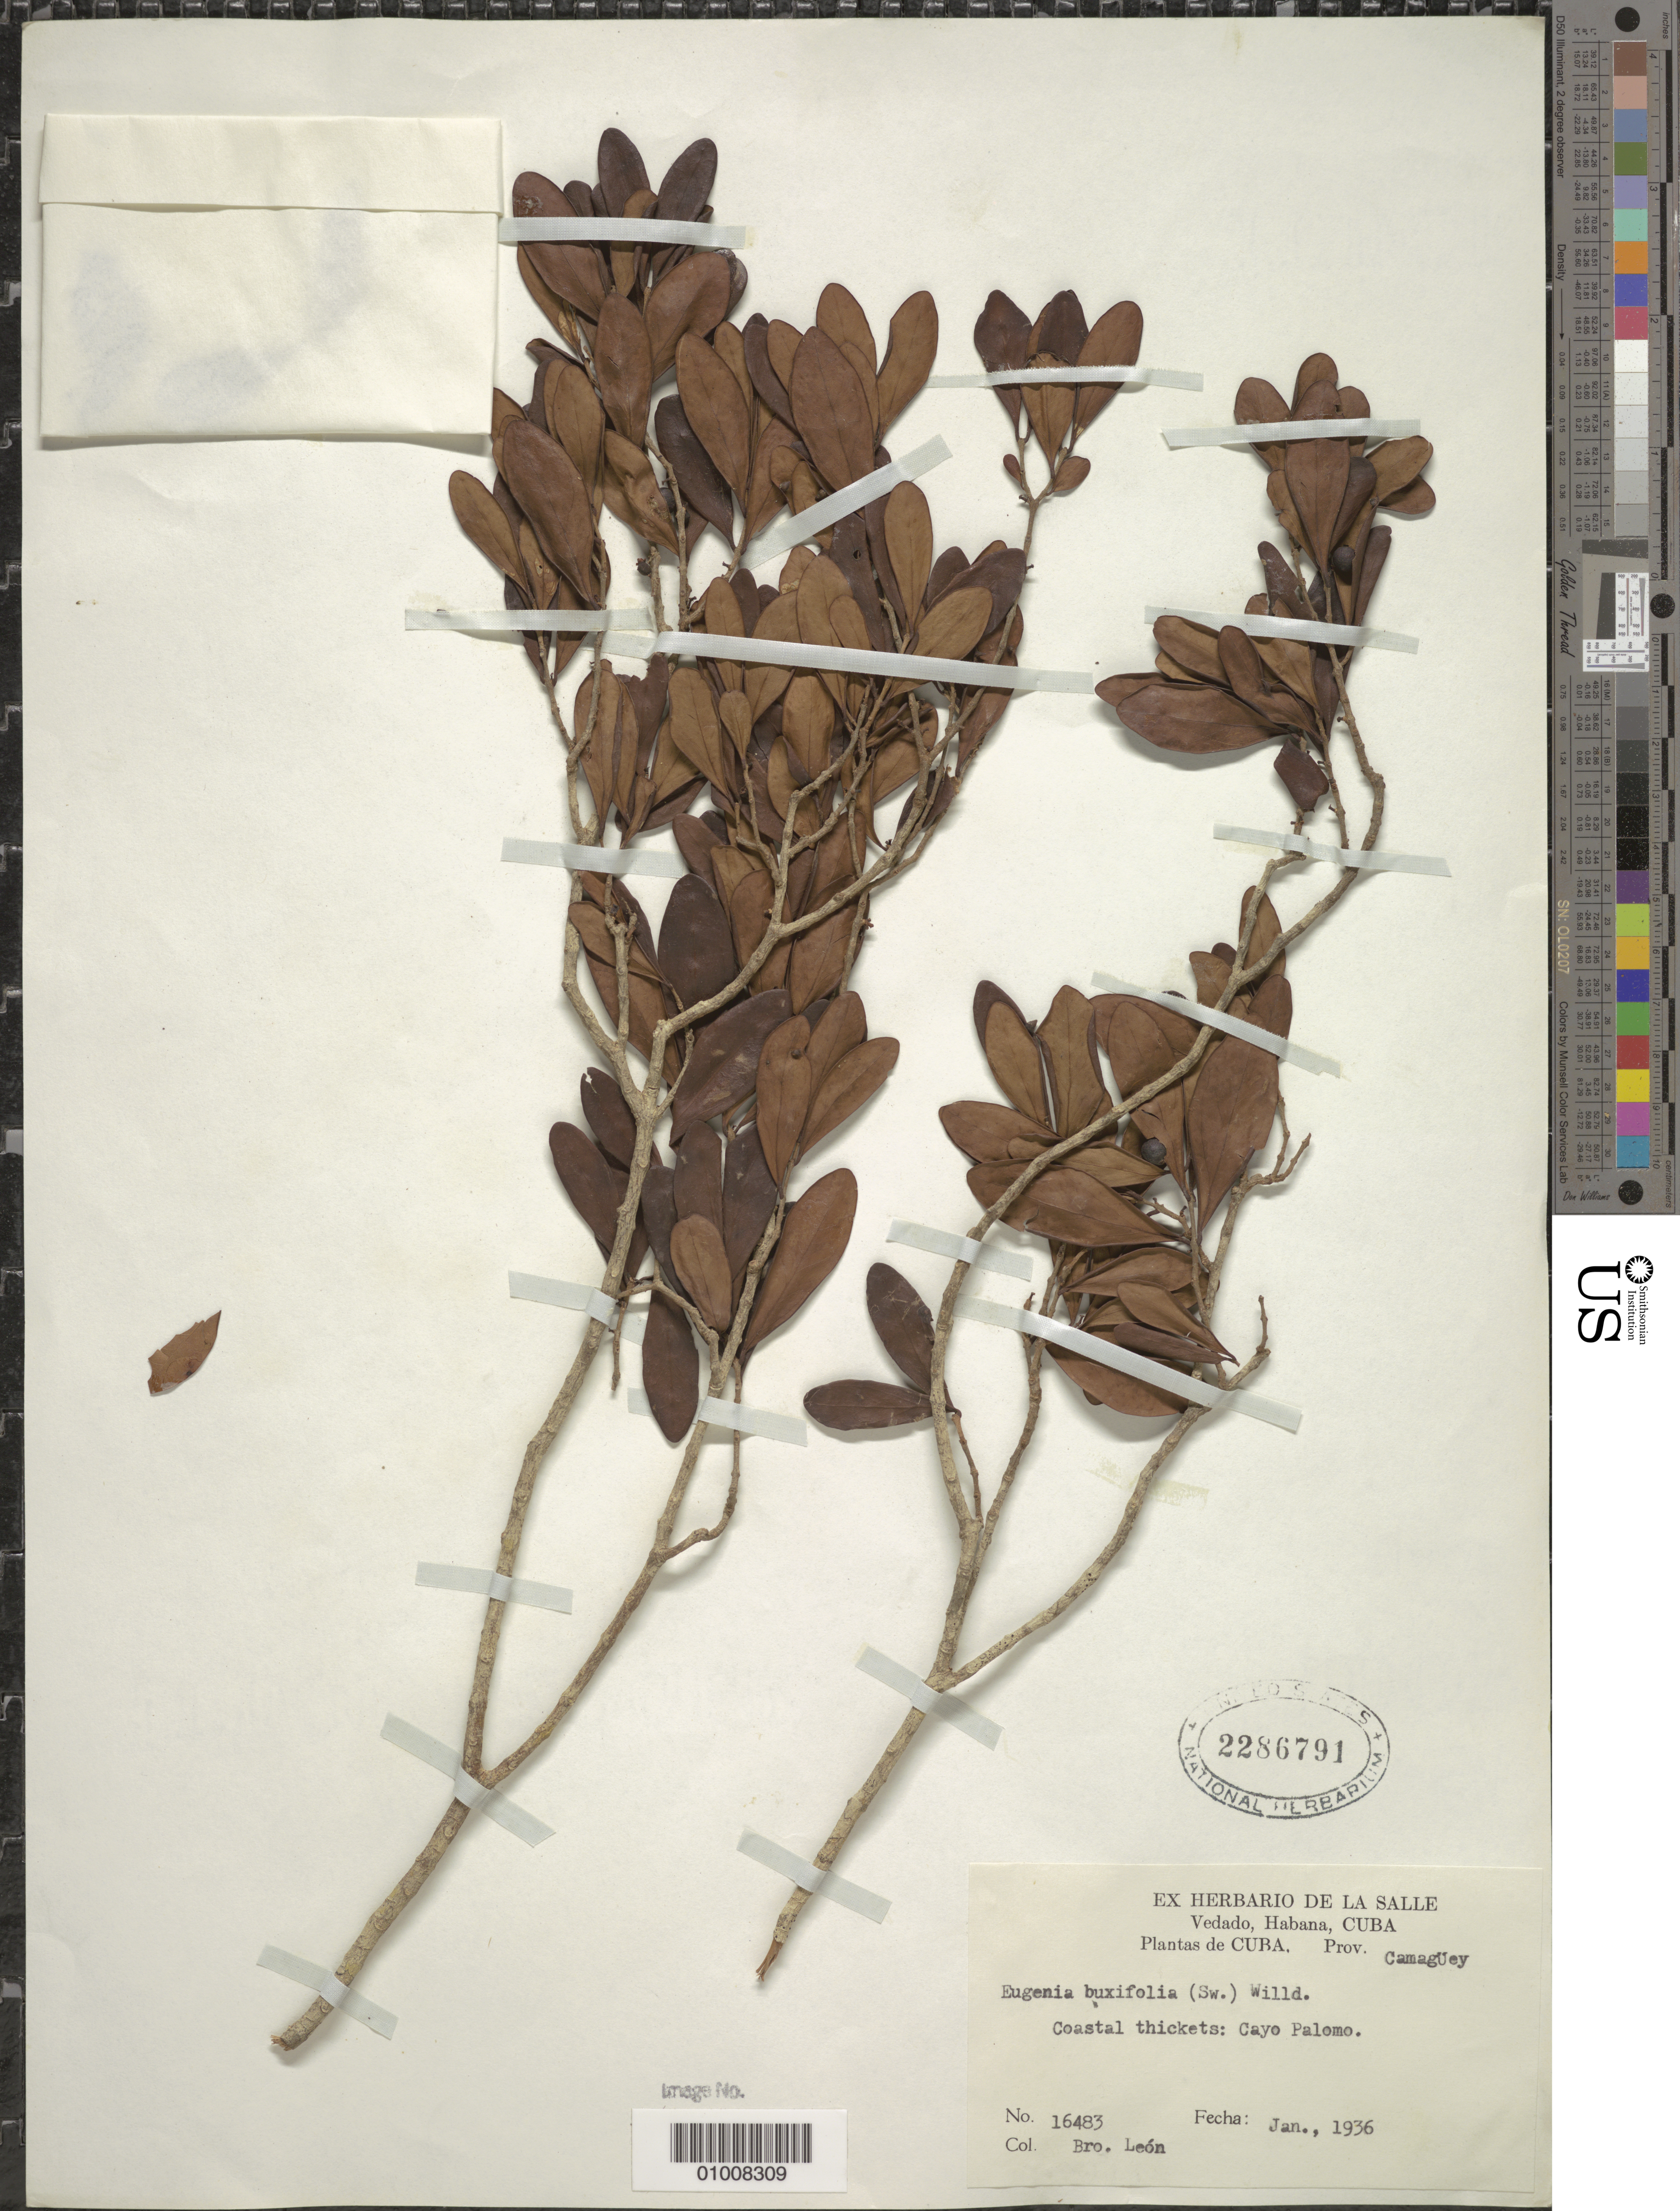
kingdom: Plantae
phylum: Tracheophyta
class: Magnoliopsida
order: Myrtales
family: Myrtaceae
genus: Eugenia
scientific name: Eugenia foetida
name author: Pers.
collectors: Bro. León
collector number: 16483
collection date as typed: Jan 1936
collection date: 1936-01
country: Cuba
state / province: Camagüey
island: Cuba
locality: Coastal: Cayo Palomo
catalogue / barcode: US 2286791